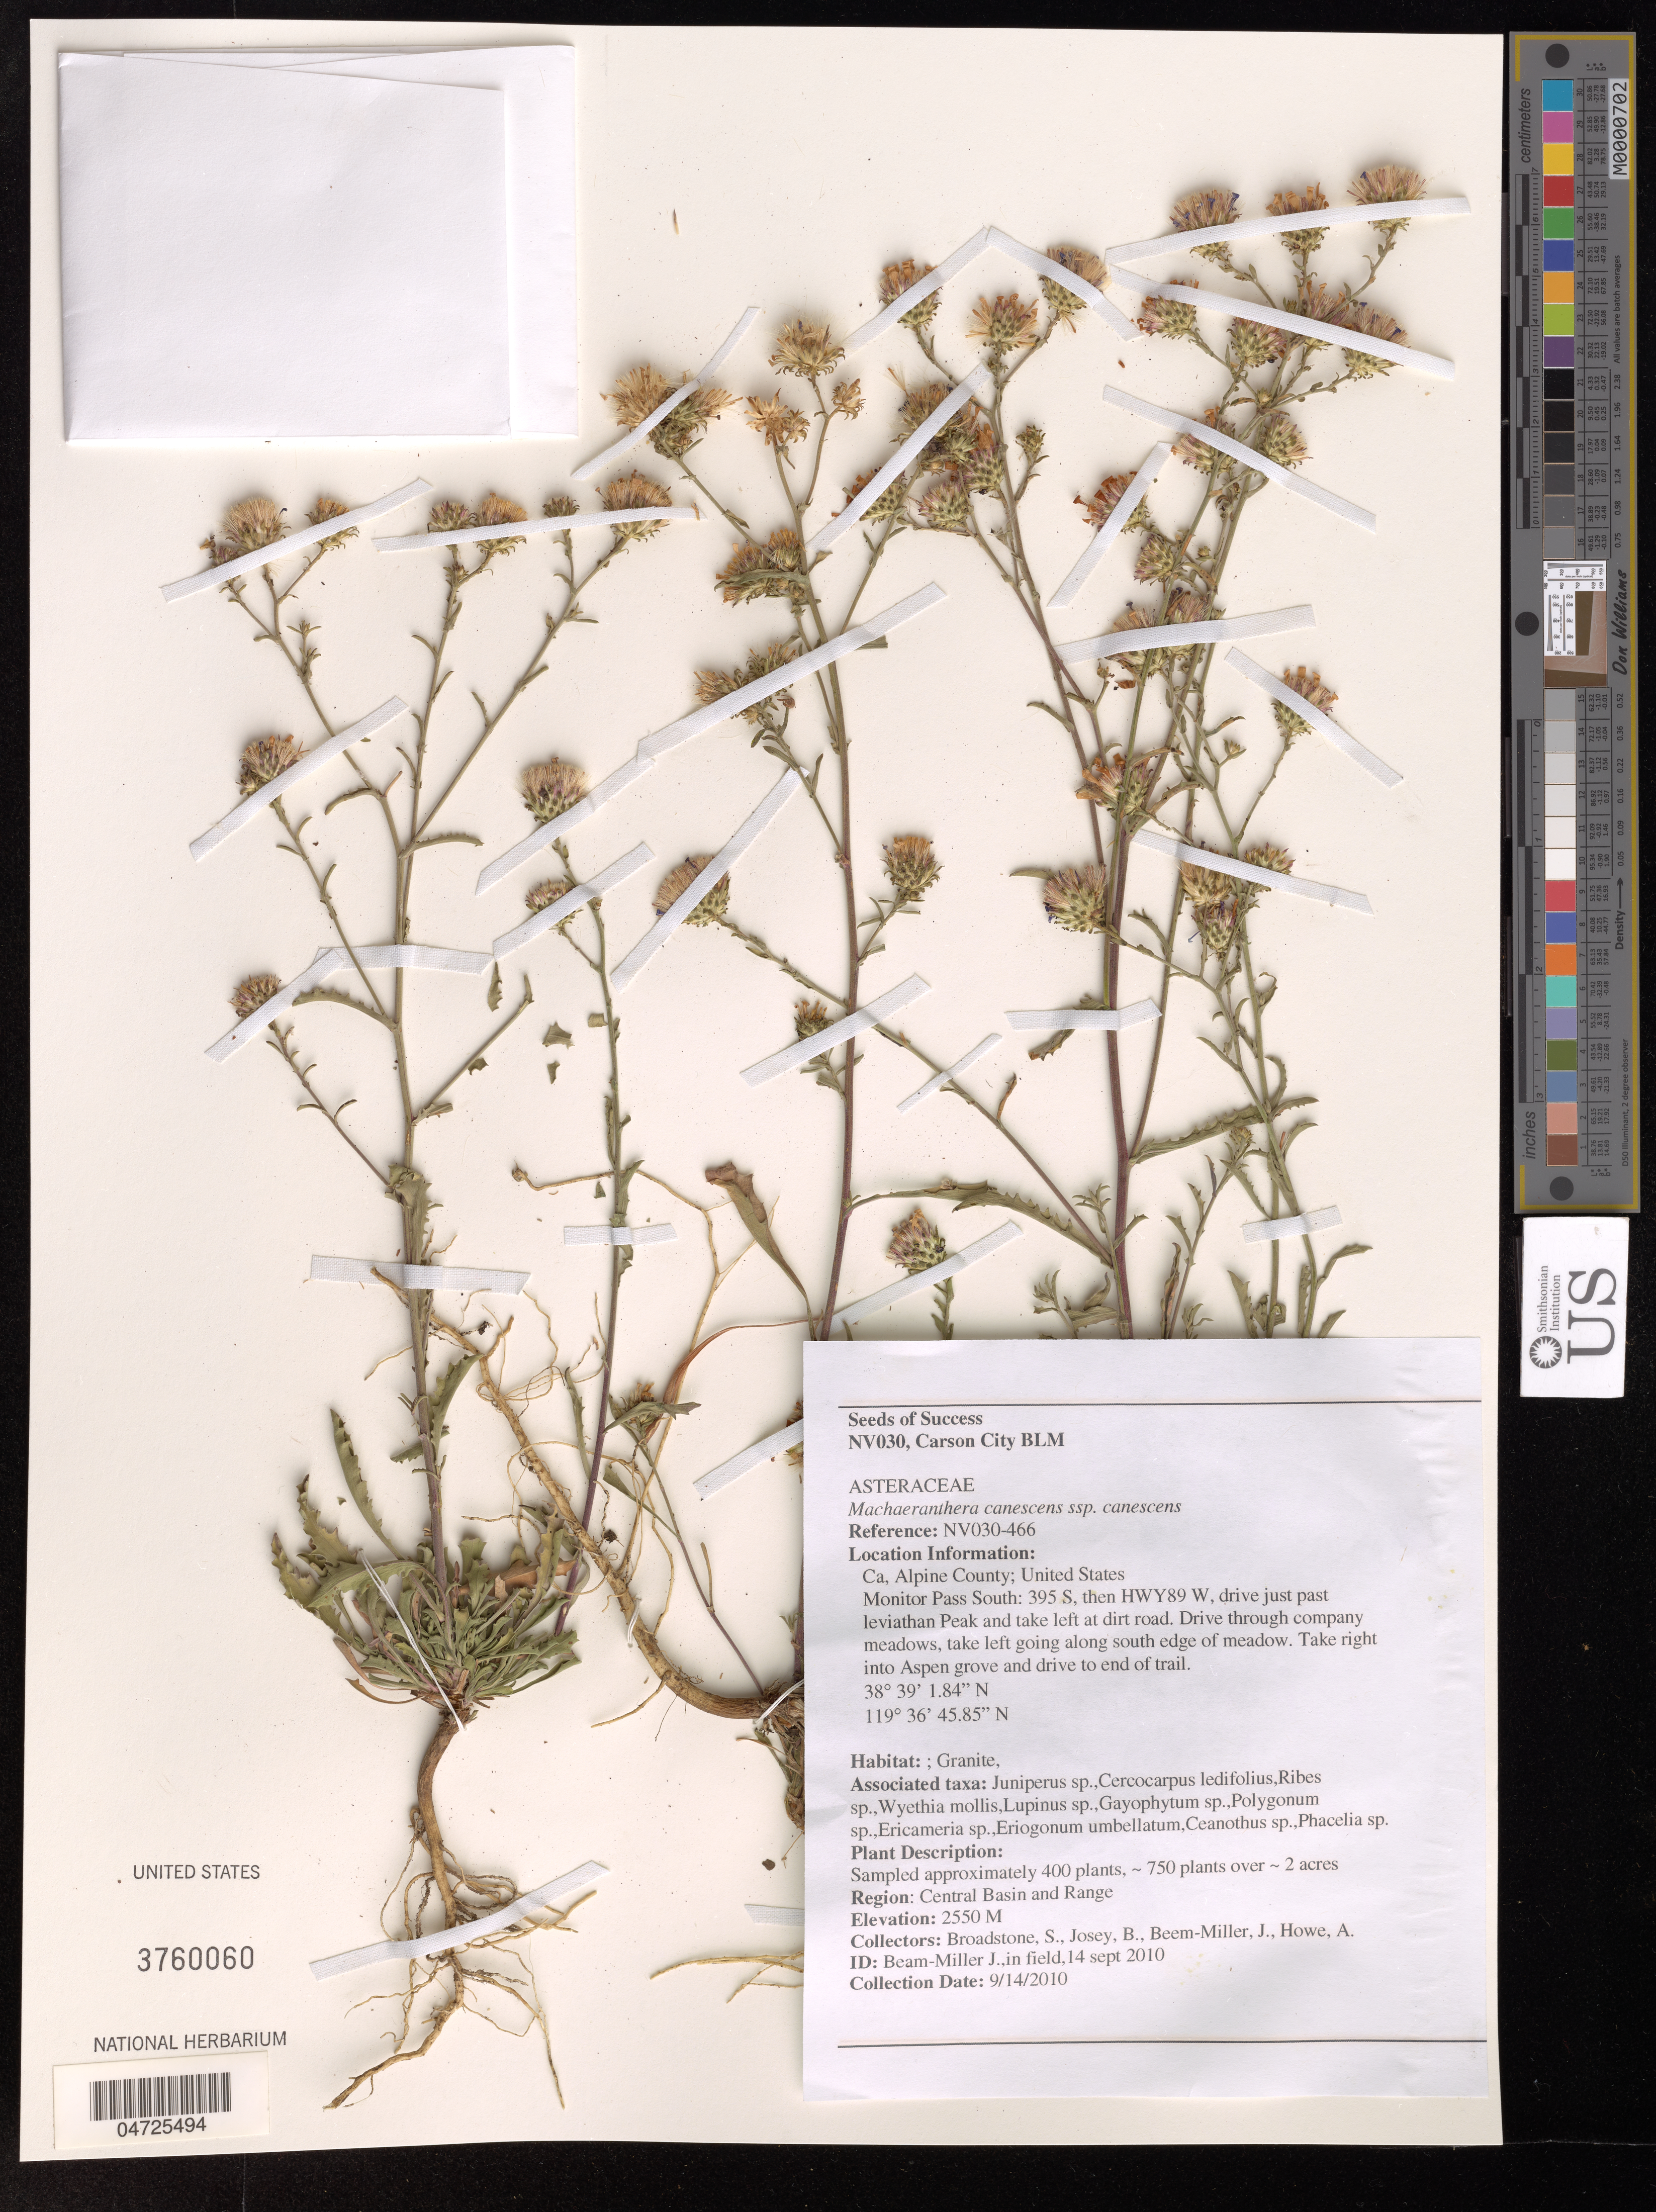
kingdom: Plantae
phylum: Tracheophyta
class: Magnoliopsida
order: Asterales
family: Asteraceae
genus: Machaeranthera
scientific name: Machaeranthera canescens subsp. canescens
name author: (Pursh) A. Gray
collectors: S. Broadstone, B. Josey, J. Beem-Miller & A. Howe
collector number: NV030-466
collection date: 2010-09-14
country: United States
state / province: California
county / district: Alpine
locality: Alpine County. Monitor Pass South: 395 S, then HWY 89 W, drive just past leviathan Peak and take left at dirt road. Region: Central Basin and Range.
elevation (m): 2550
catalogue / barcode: US 3760060